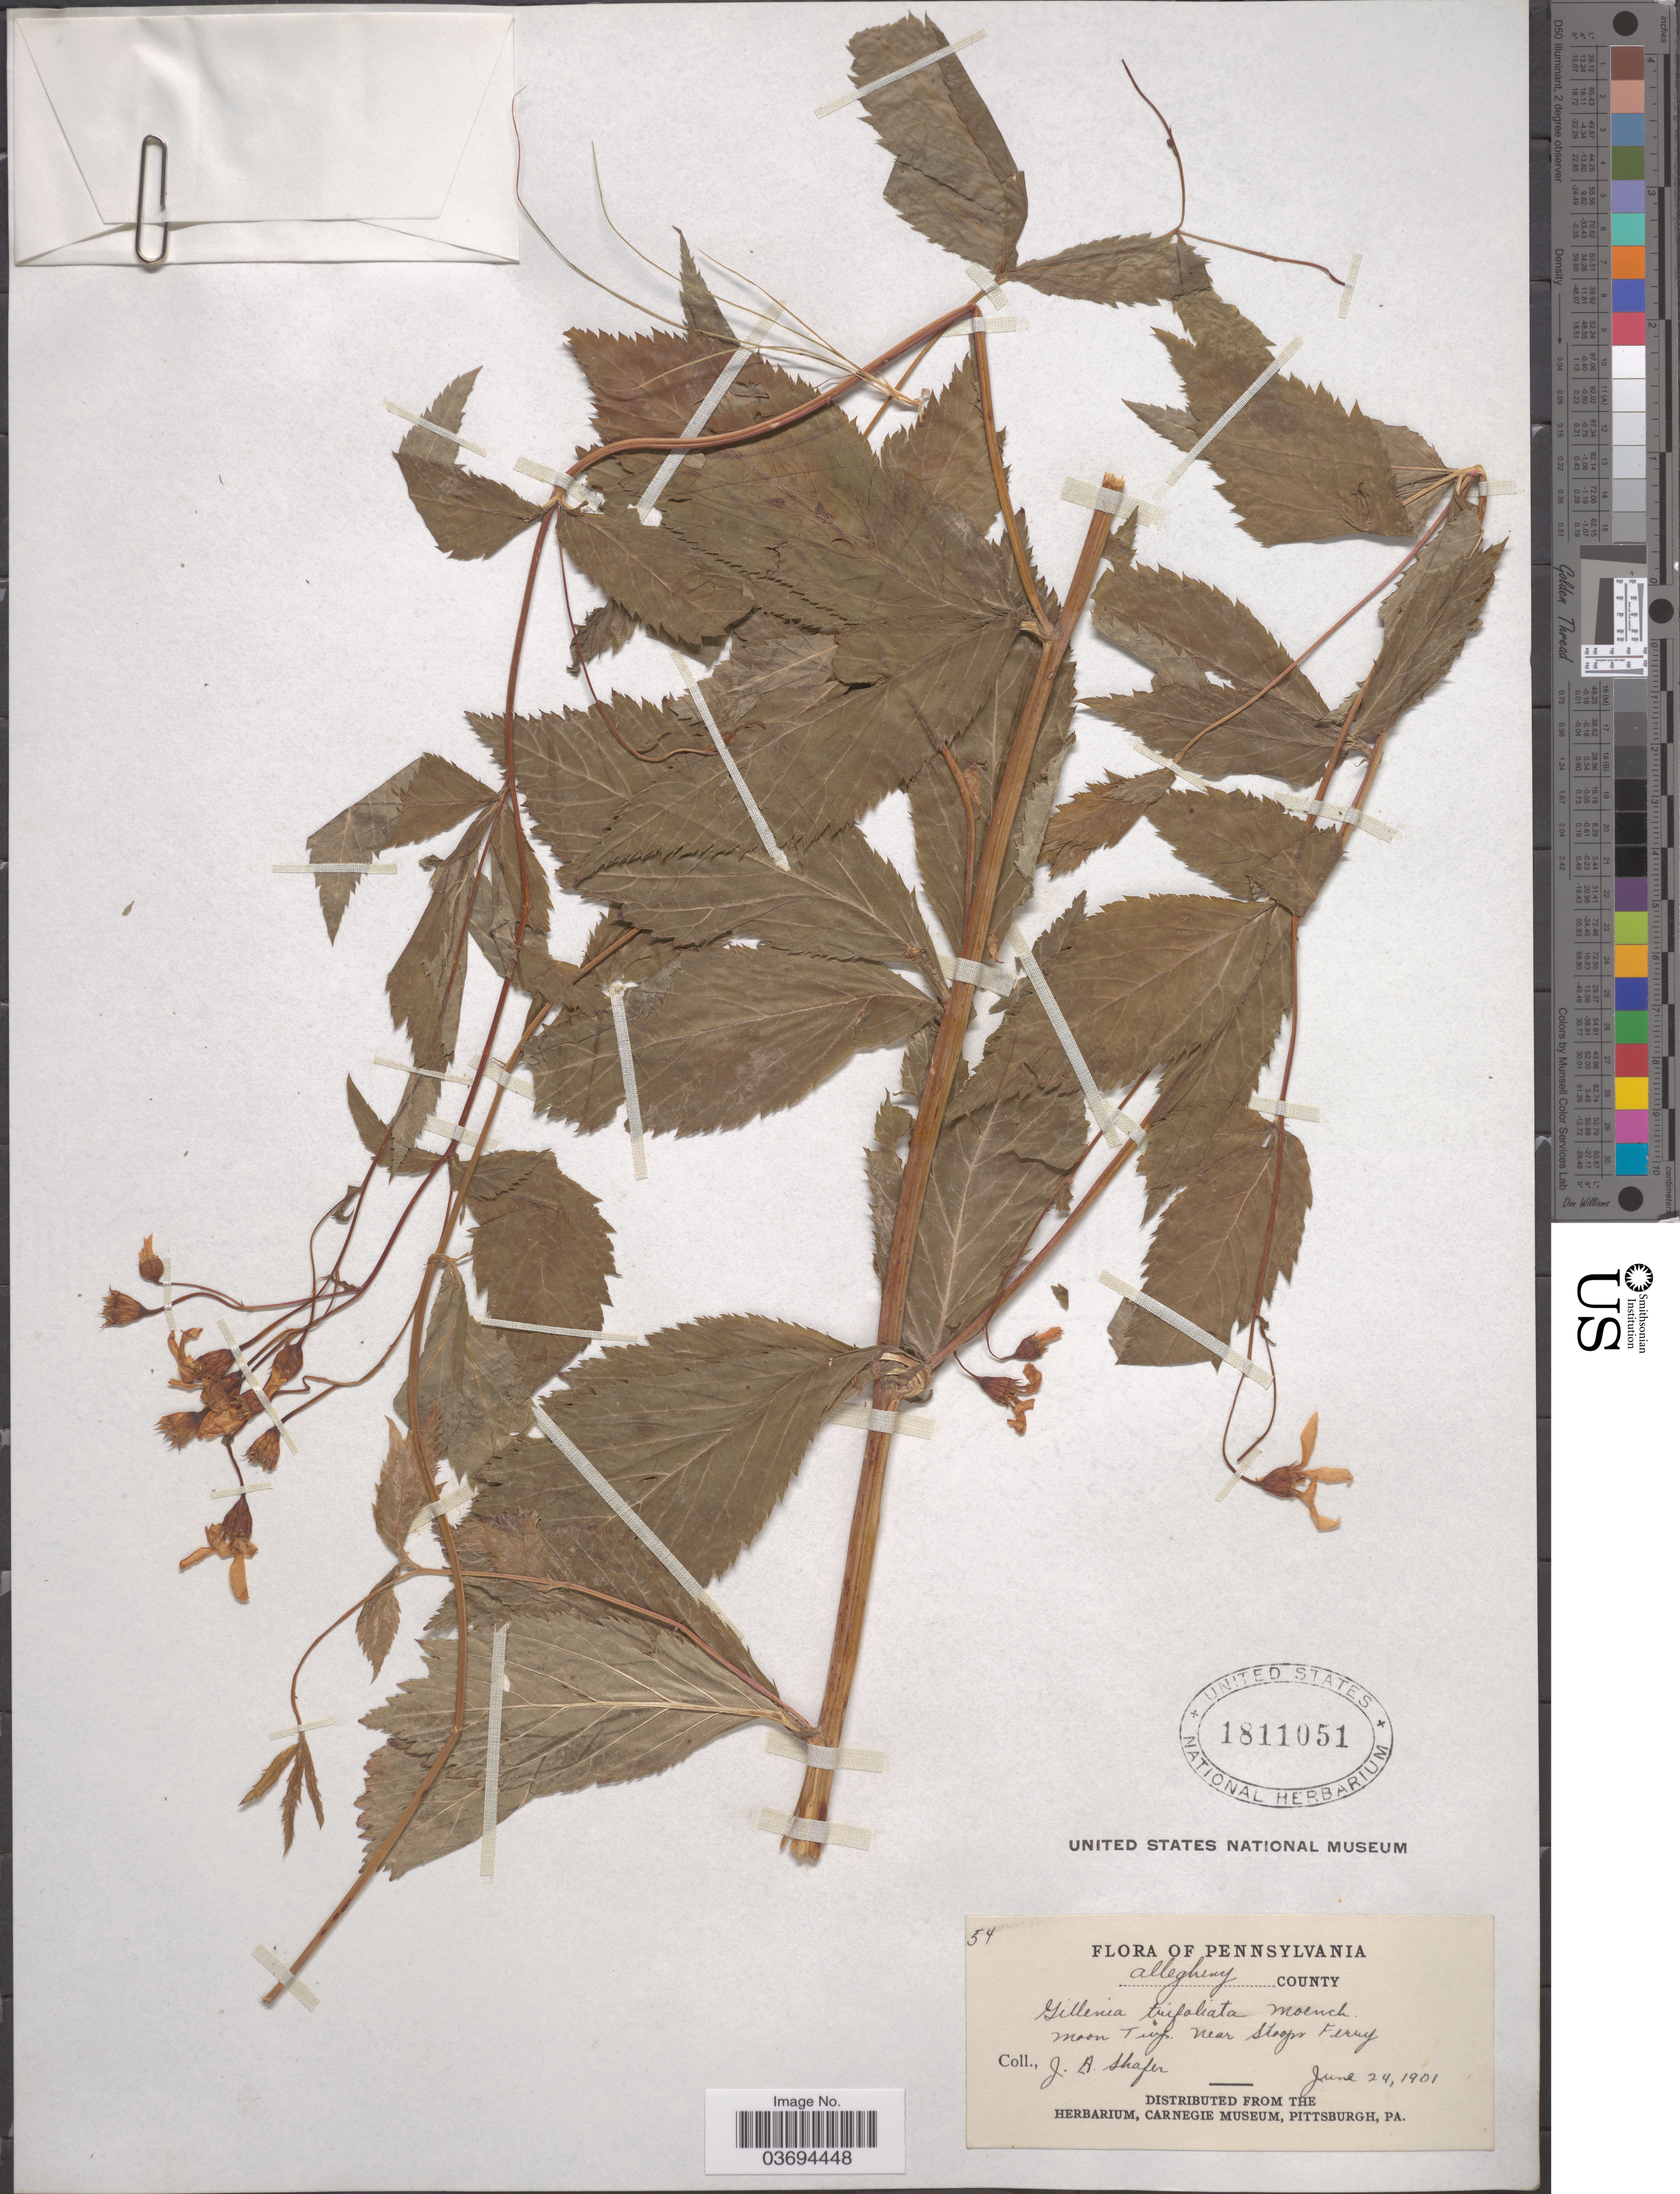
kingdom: Plantae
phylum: Tracheophyta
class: Magnoliopsida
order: Rosales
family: Rosaceae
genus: Gillenia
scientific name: Gillenia trifoliata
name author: (L.) Moench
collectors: J. A. Shafer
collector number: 54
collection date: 1901-06-24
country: United States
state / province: Pennsylvania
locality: Allegheny County. Moon Twp. near Stoops Ferry.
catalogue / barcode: US 1811051